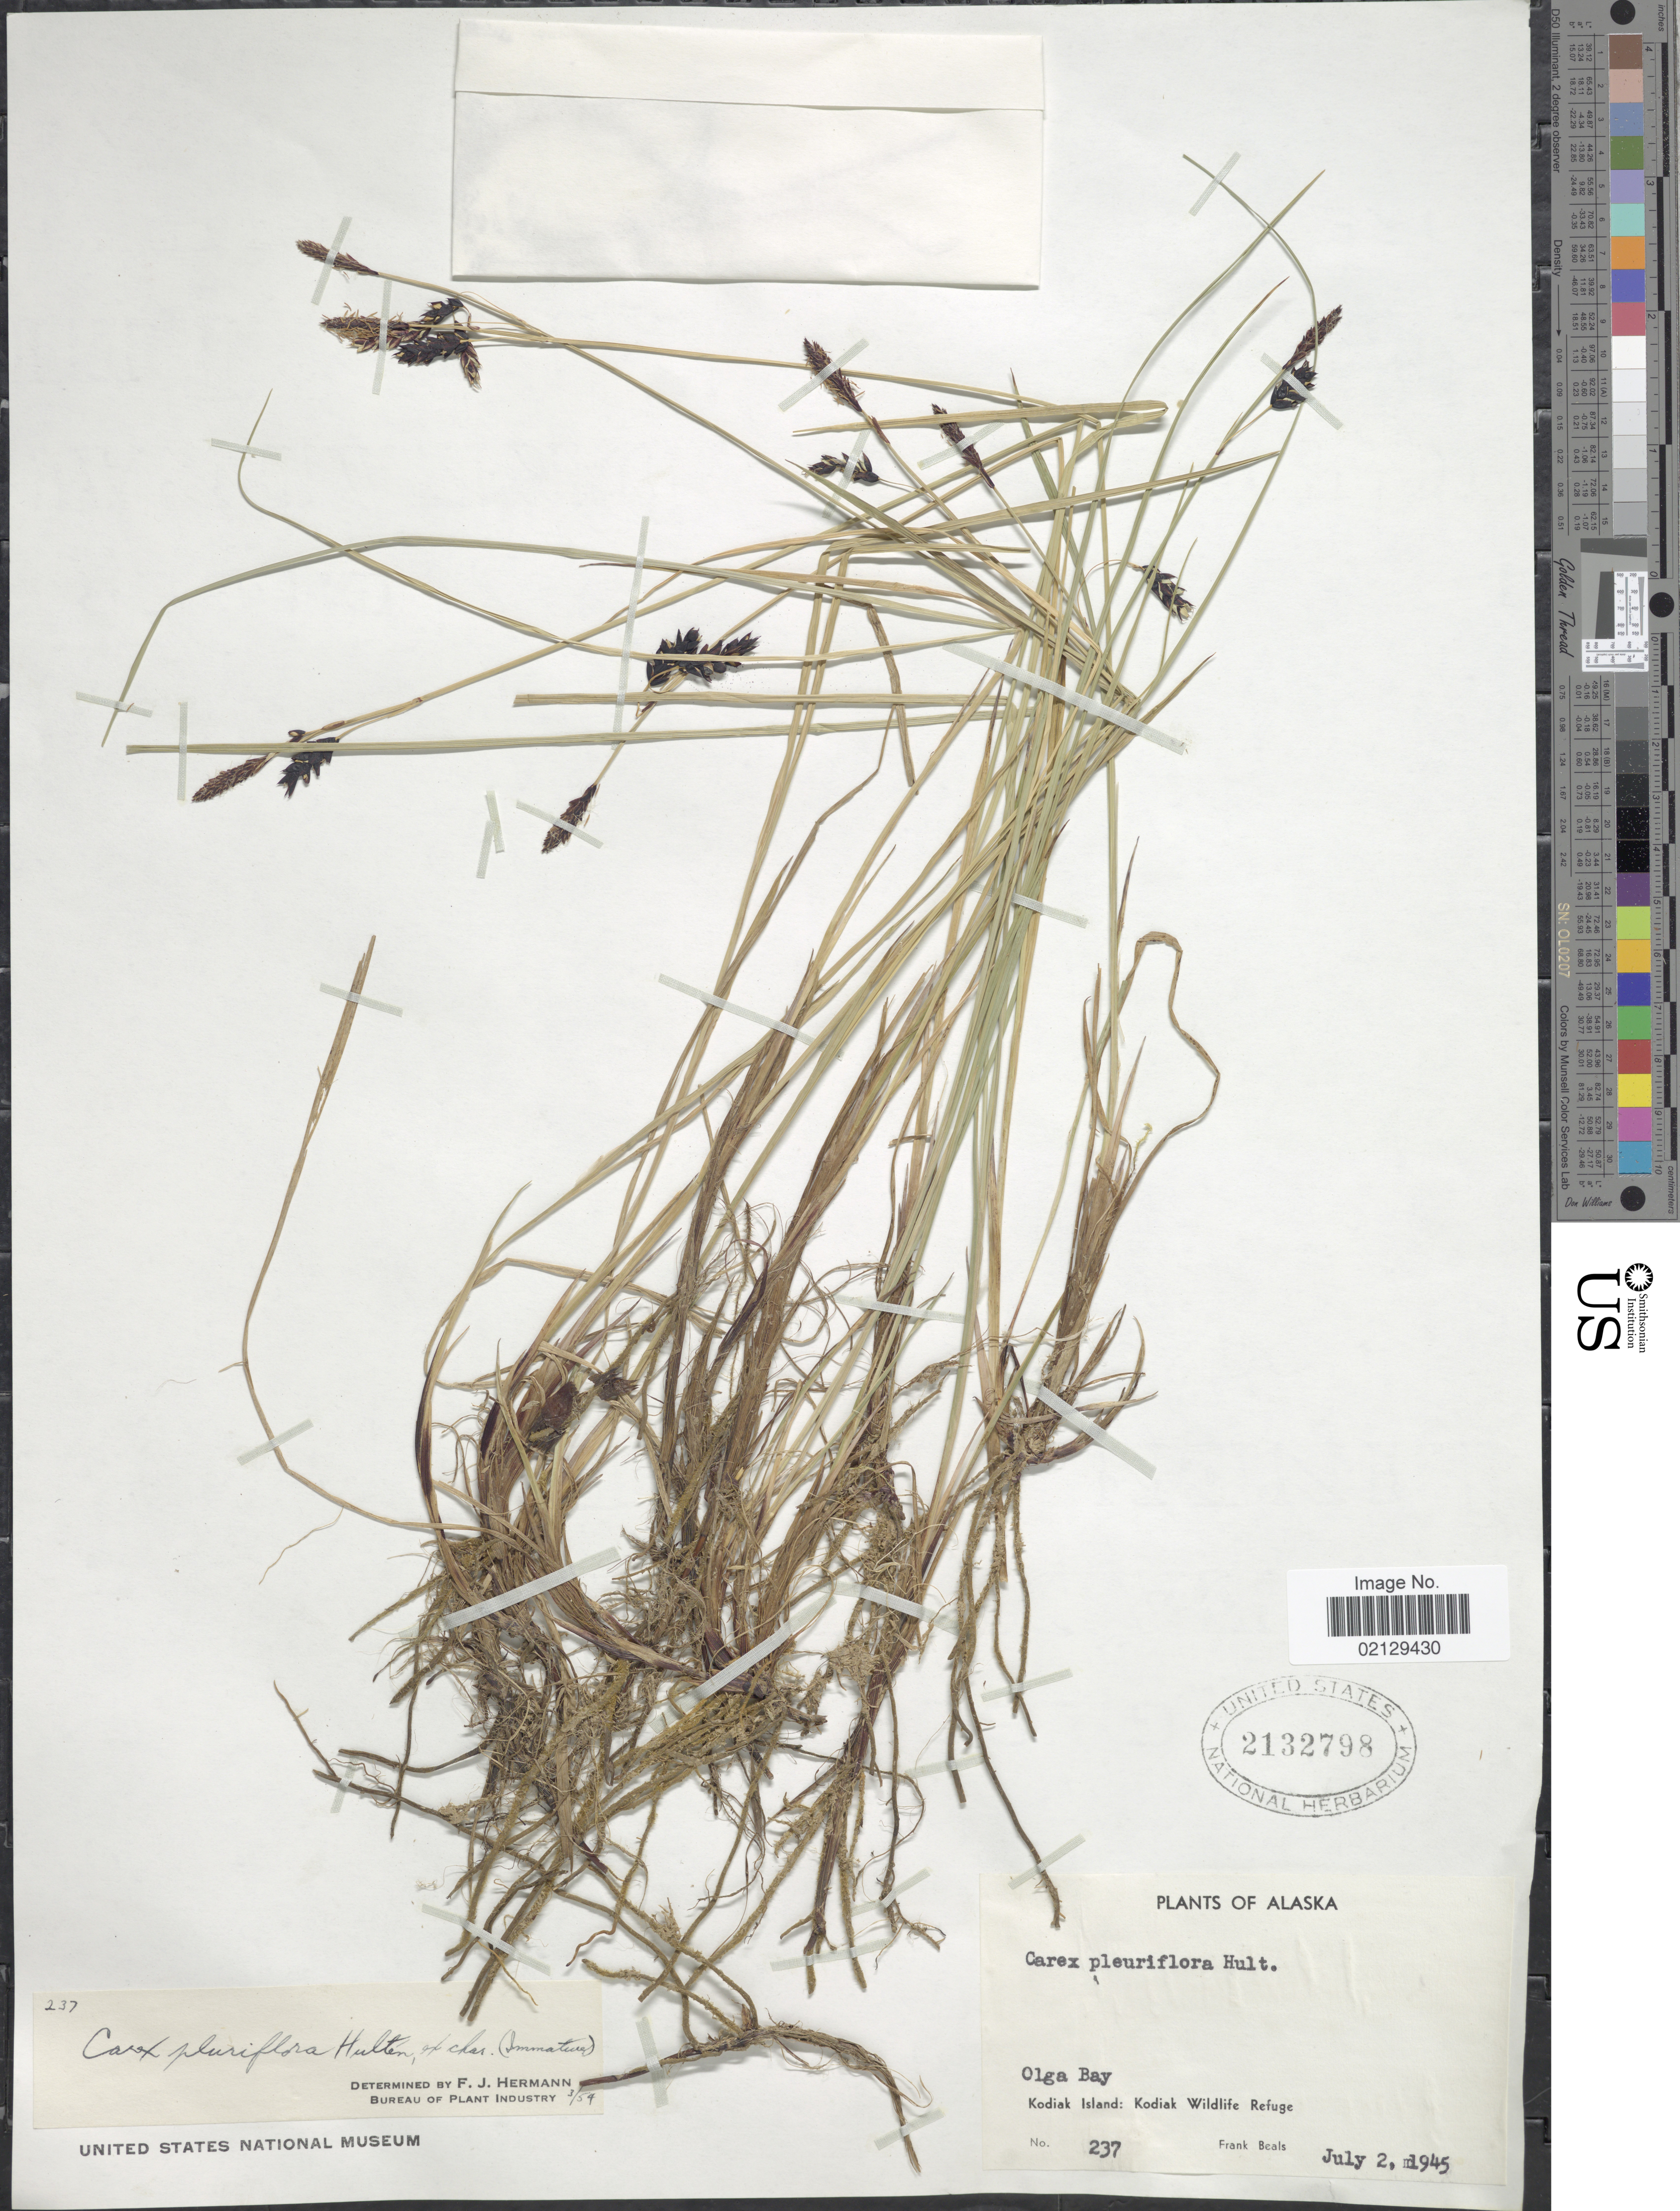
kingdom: Plantae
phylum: Tracheophyta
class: Liliopsida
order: Poales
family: Cyperaceae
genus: Carex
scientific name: Carex pluriflora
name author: Hultén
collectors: F. Beals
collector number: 237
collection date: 1945-07-02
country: United States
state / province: Alaska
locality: Olga Bay, Kodiak Island, Kodiak Wildlife Refuge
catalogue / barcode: US 2132798